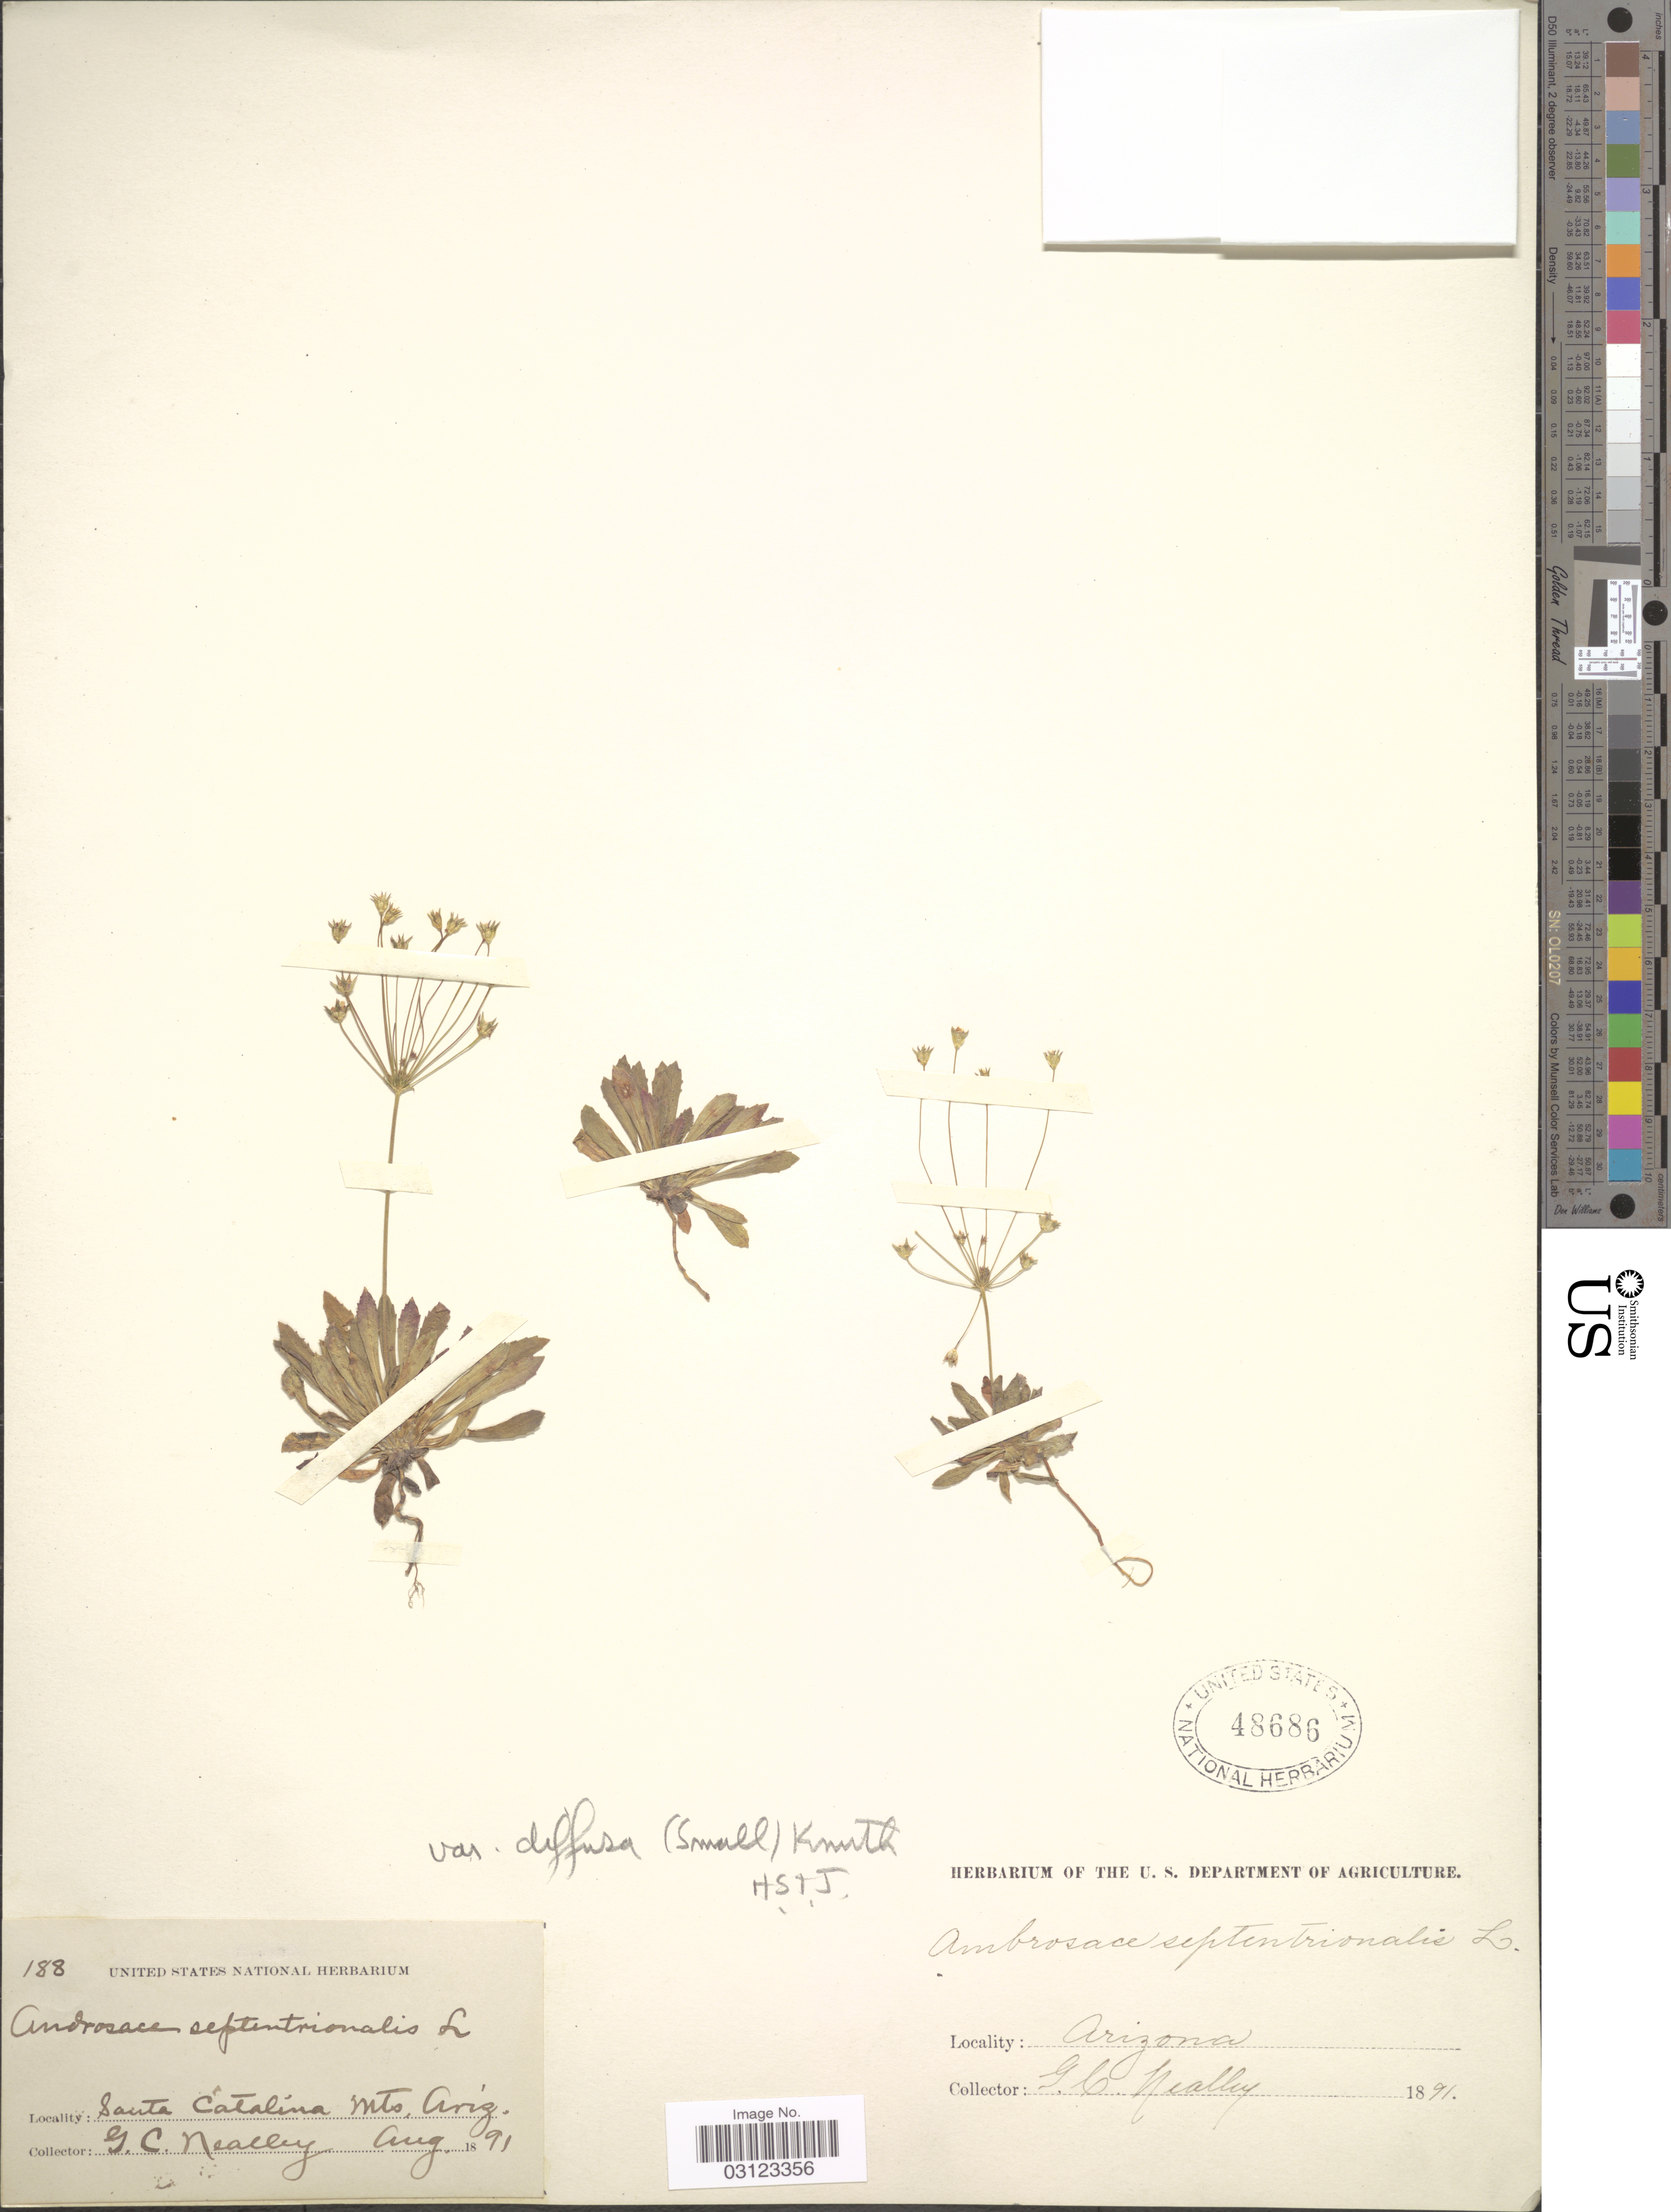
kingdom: Plantae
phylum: Tracheophyta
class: Magnoliopsida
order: Ericales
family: Primulaceae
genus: Androsace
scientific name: Androsace septentrionalis var. diffusa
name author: (Small) R. Knuth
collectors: G. C. Nealley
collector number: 188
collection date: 1891-08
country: United States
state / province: Arizona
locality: Santa Catalina Mts.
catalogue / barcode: US 48686